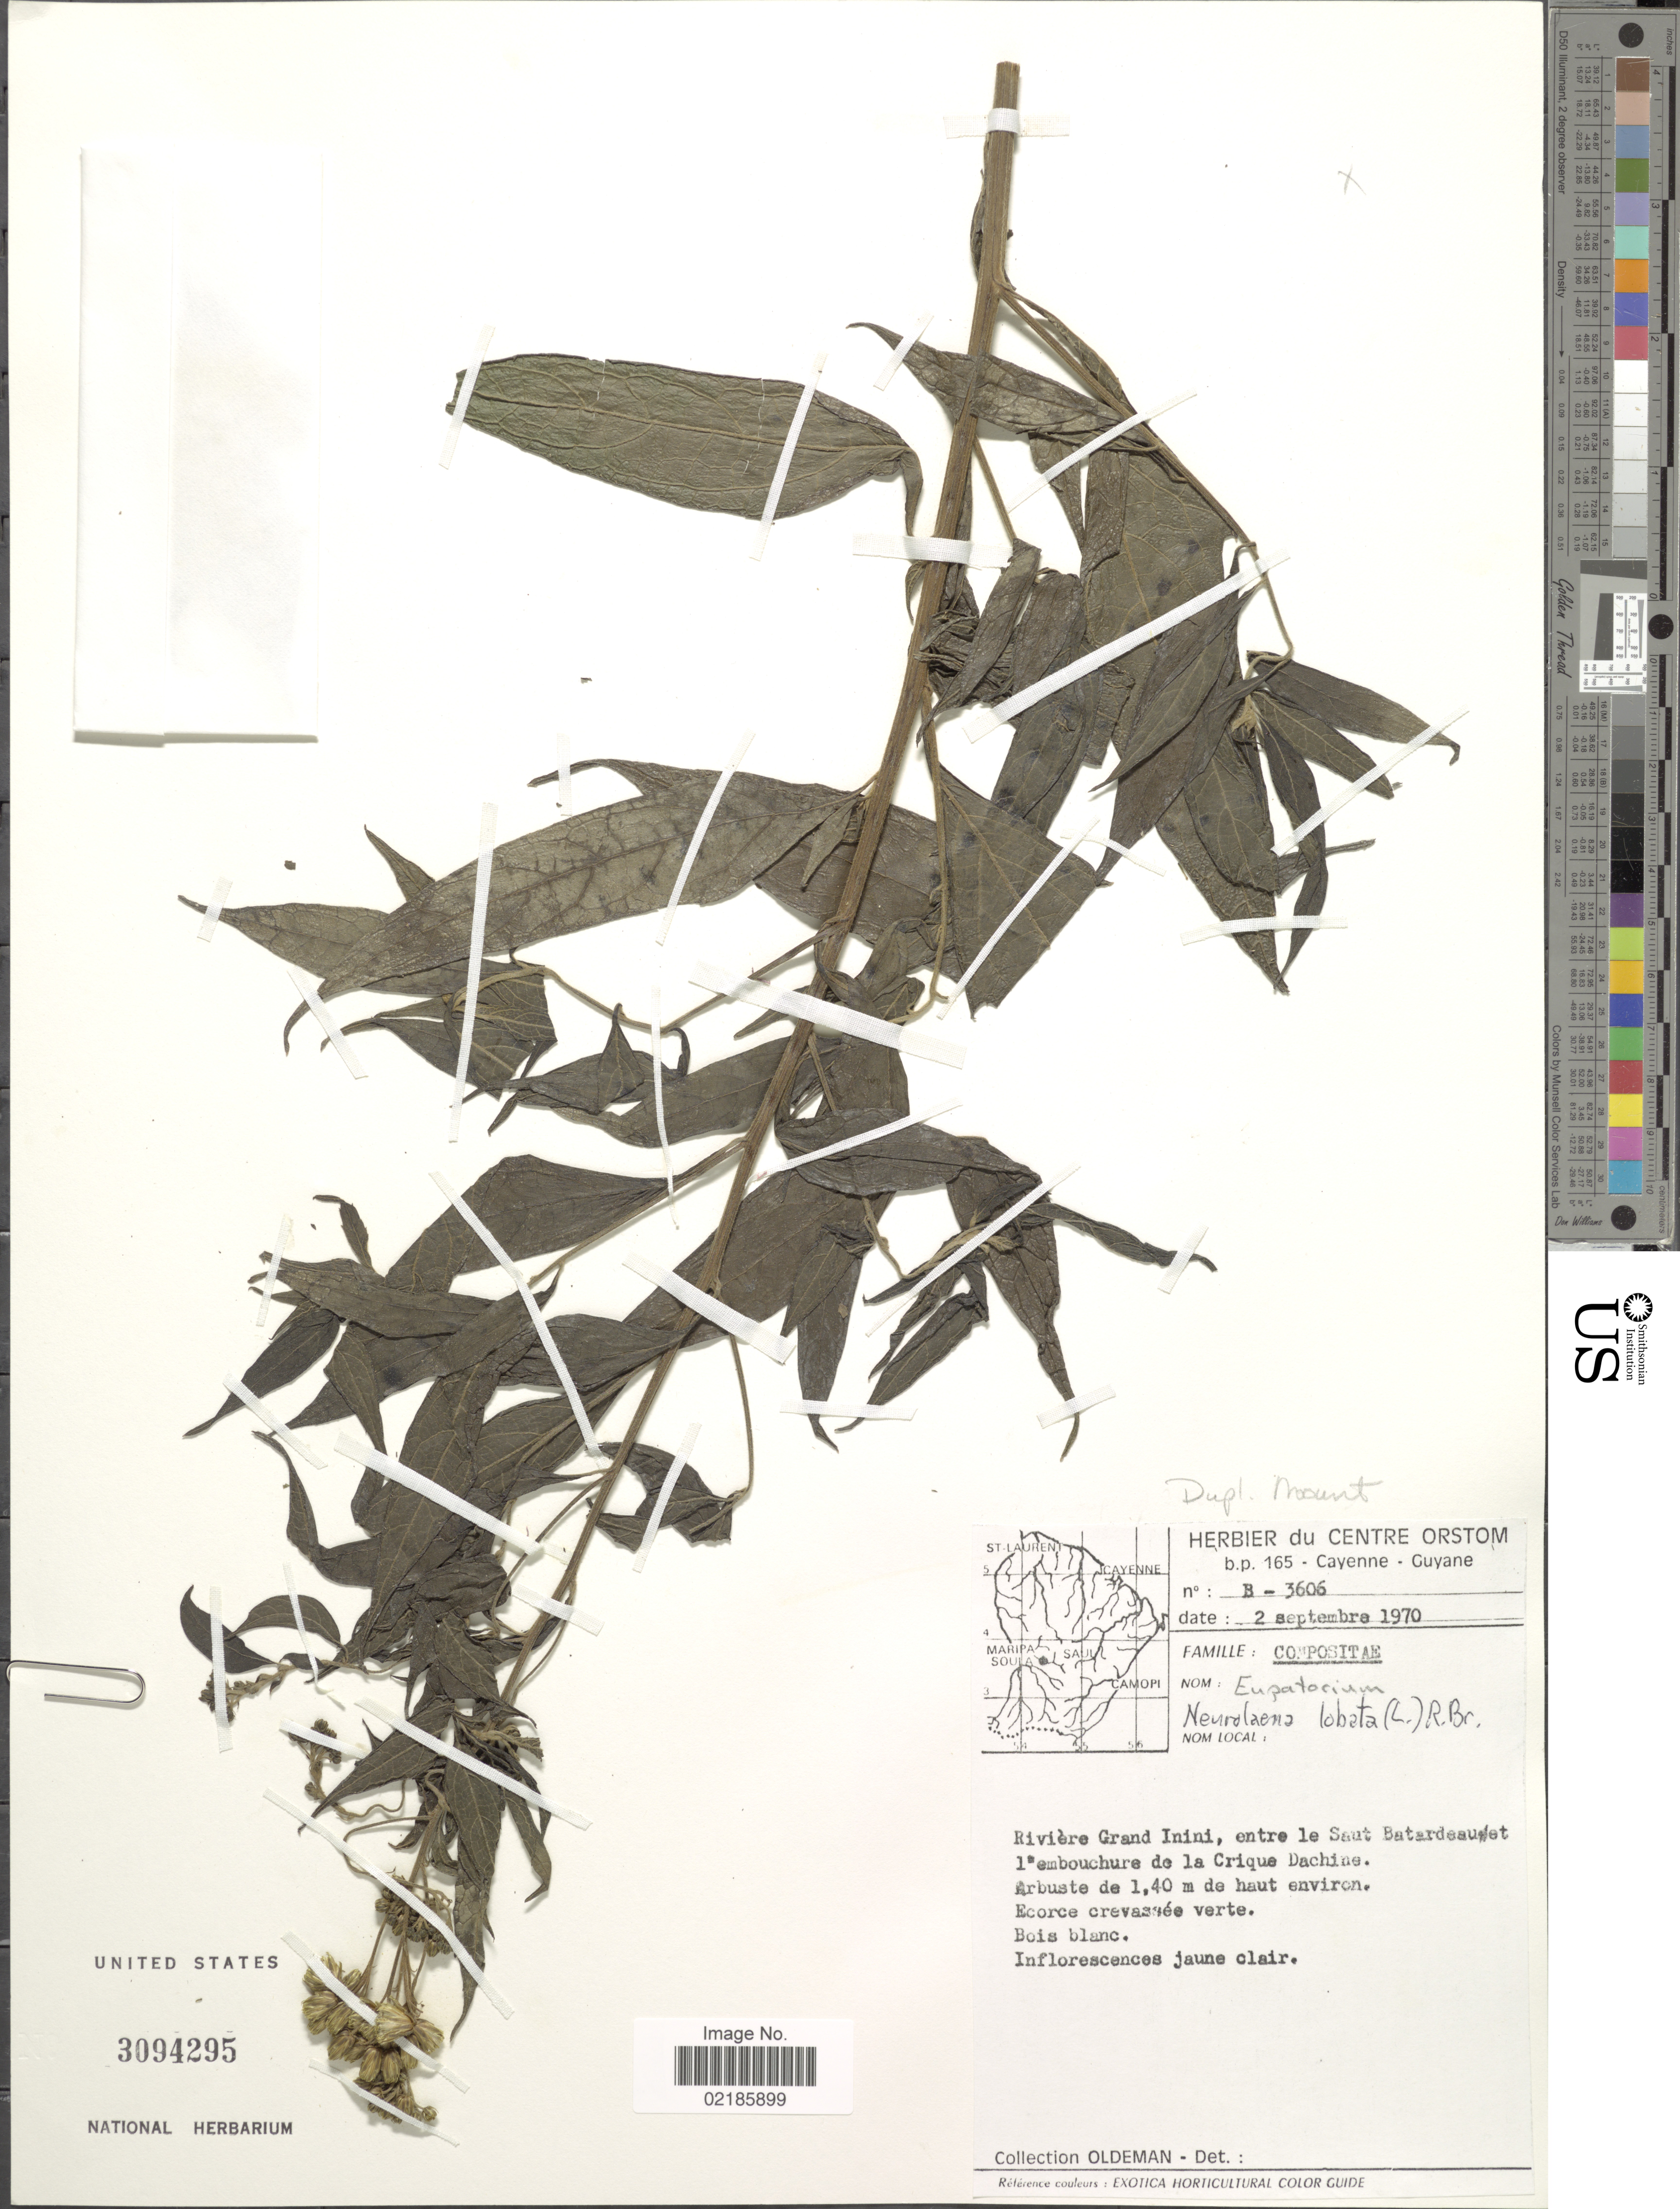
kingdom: Plantae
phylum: Tracheophyta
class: Magnoliopsida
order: Asterales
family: Asteraceae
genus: Neurolaena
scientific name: Neurolaena lobata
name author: (L.) R. Br. ex Cass.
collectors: -- Oldeman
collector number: B-3606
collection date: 1970-09-02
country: French Guiana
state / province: Inini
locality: Riviere Grand Inini, entre la Saut Batardeau et l'embouchure de la Crique Dachine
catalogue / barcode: US 3094295